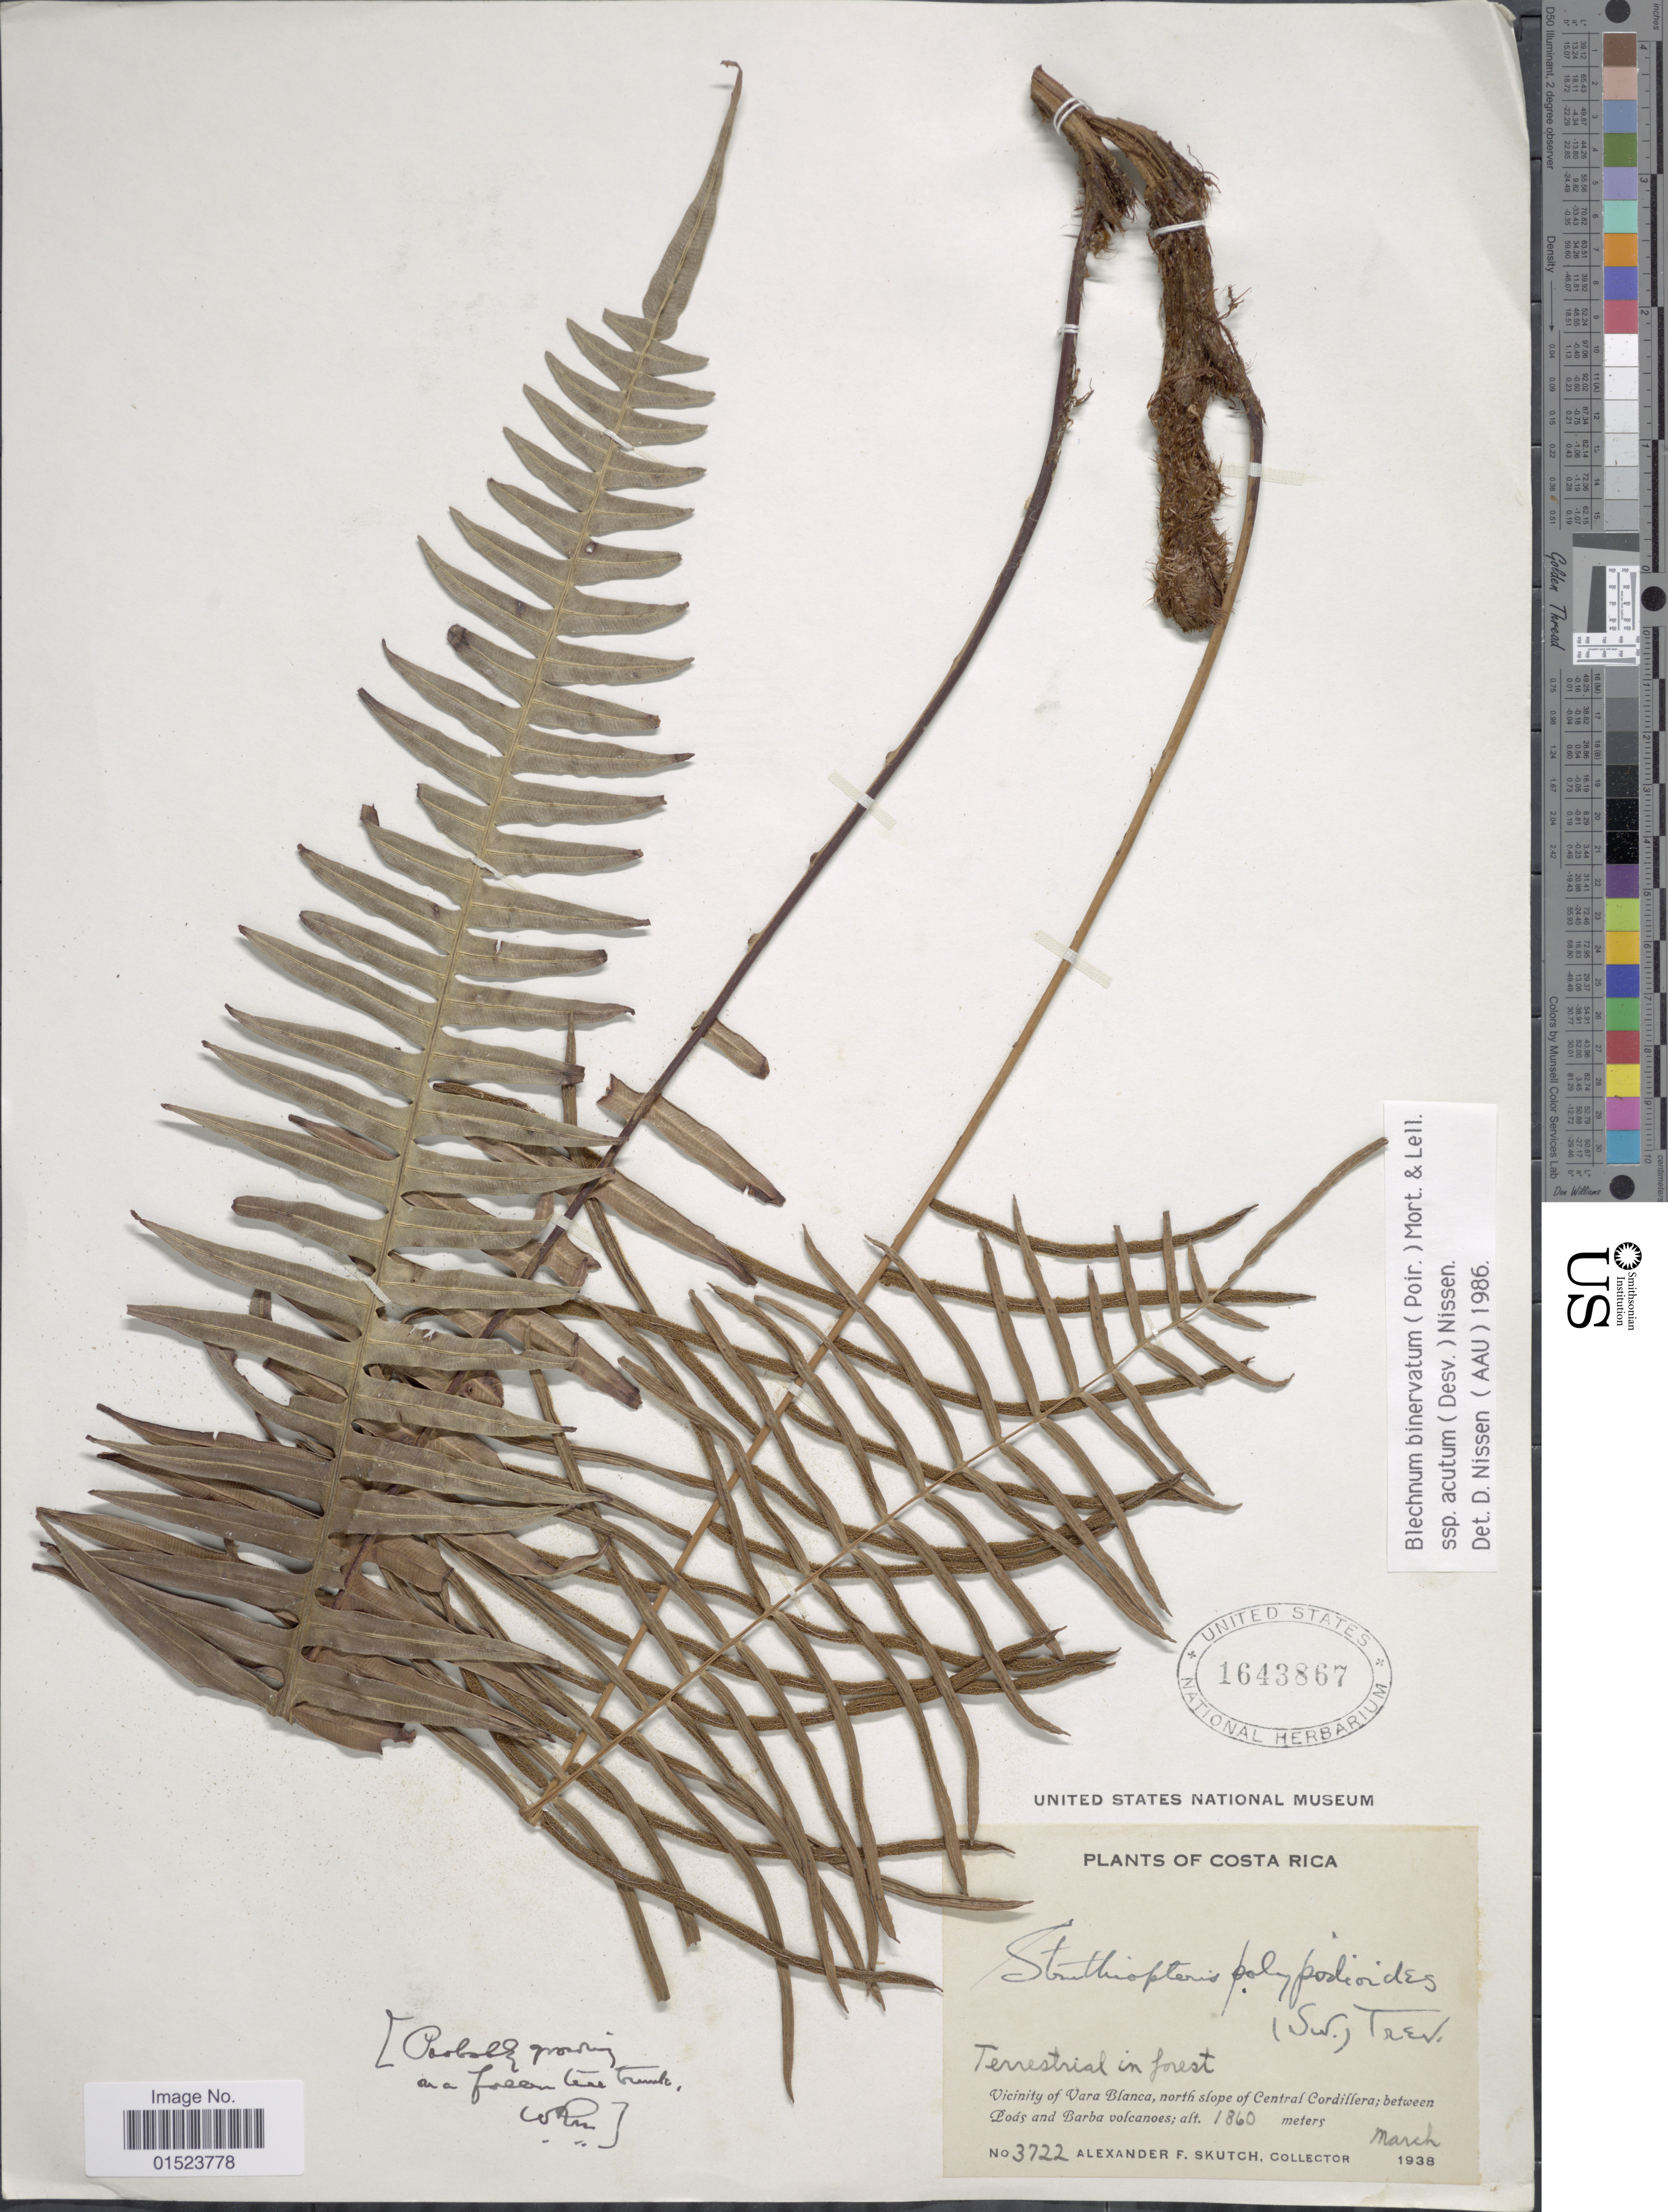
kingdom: Plantae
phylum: Tracheophyta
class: Polypodiopsida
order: Polypodiales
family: Blechnaceae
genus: Blechnum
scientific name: Blechnum ensiforme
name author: (Liebm.) C. Chr.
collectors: A. F. Skutch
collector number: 3722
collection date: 1938-03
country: Costa Rica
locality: Vicinity of Vara Blanca, north slope of Central Cordillera; between Pods and Barba volcanoes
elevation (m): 1860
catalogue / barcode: US 1643867